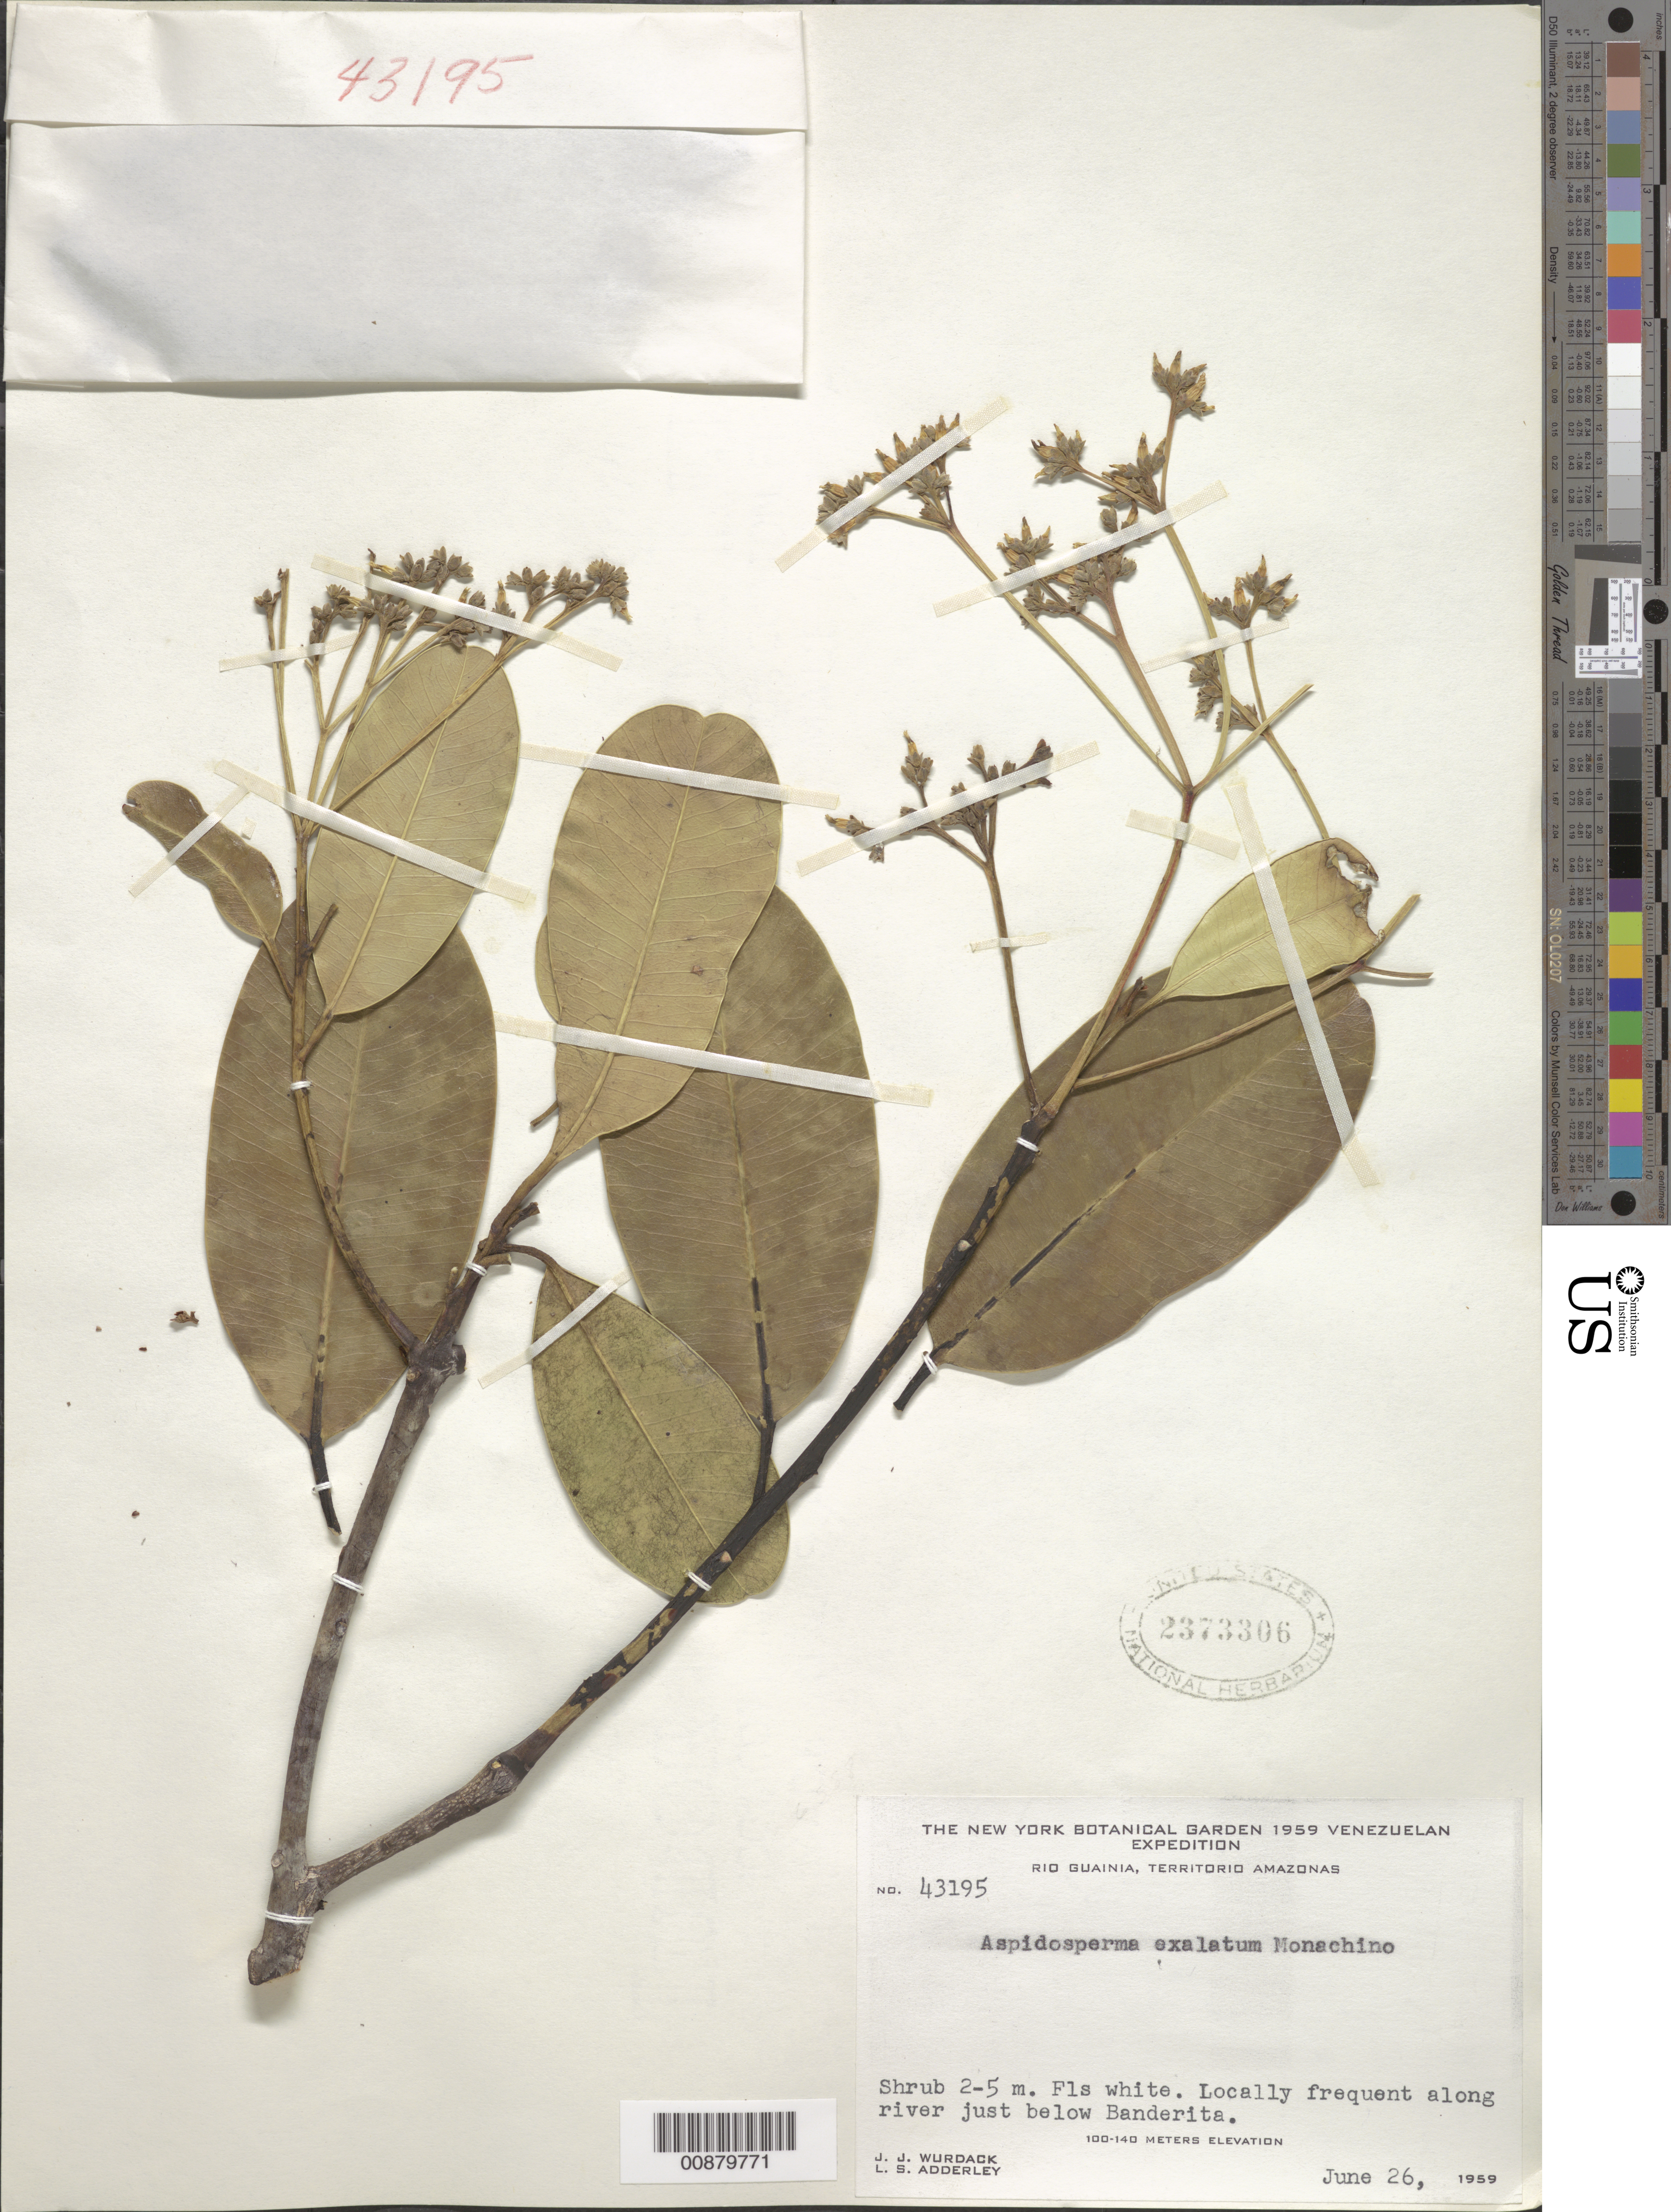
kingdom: Plantae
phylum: Tracheophyta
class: Magnoliopsida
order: Gentianales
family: Apocynaceae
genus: Aspidosperma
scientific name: Aspidosperma exalatum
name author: Monach.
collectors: J. J. Wurdack & L. S. Adderley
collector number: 43195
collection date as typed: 26-Jun-59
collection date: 1959-06-26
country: Venezuela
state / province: Amazonas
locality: Río Guainía, just below Banderita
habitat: Along river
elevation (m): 100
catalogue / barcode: US 2373306